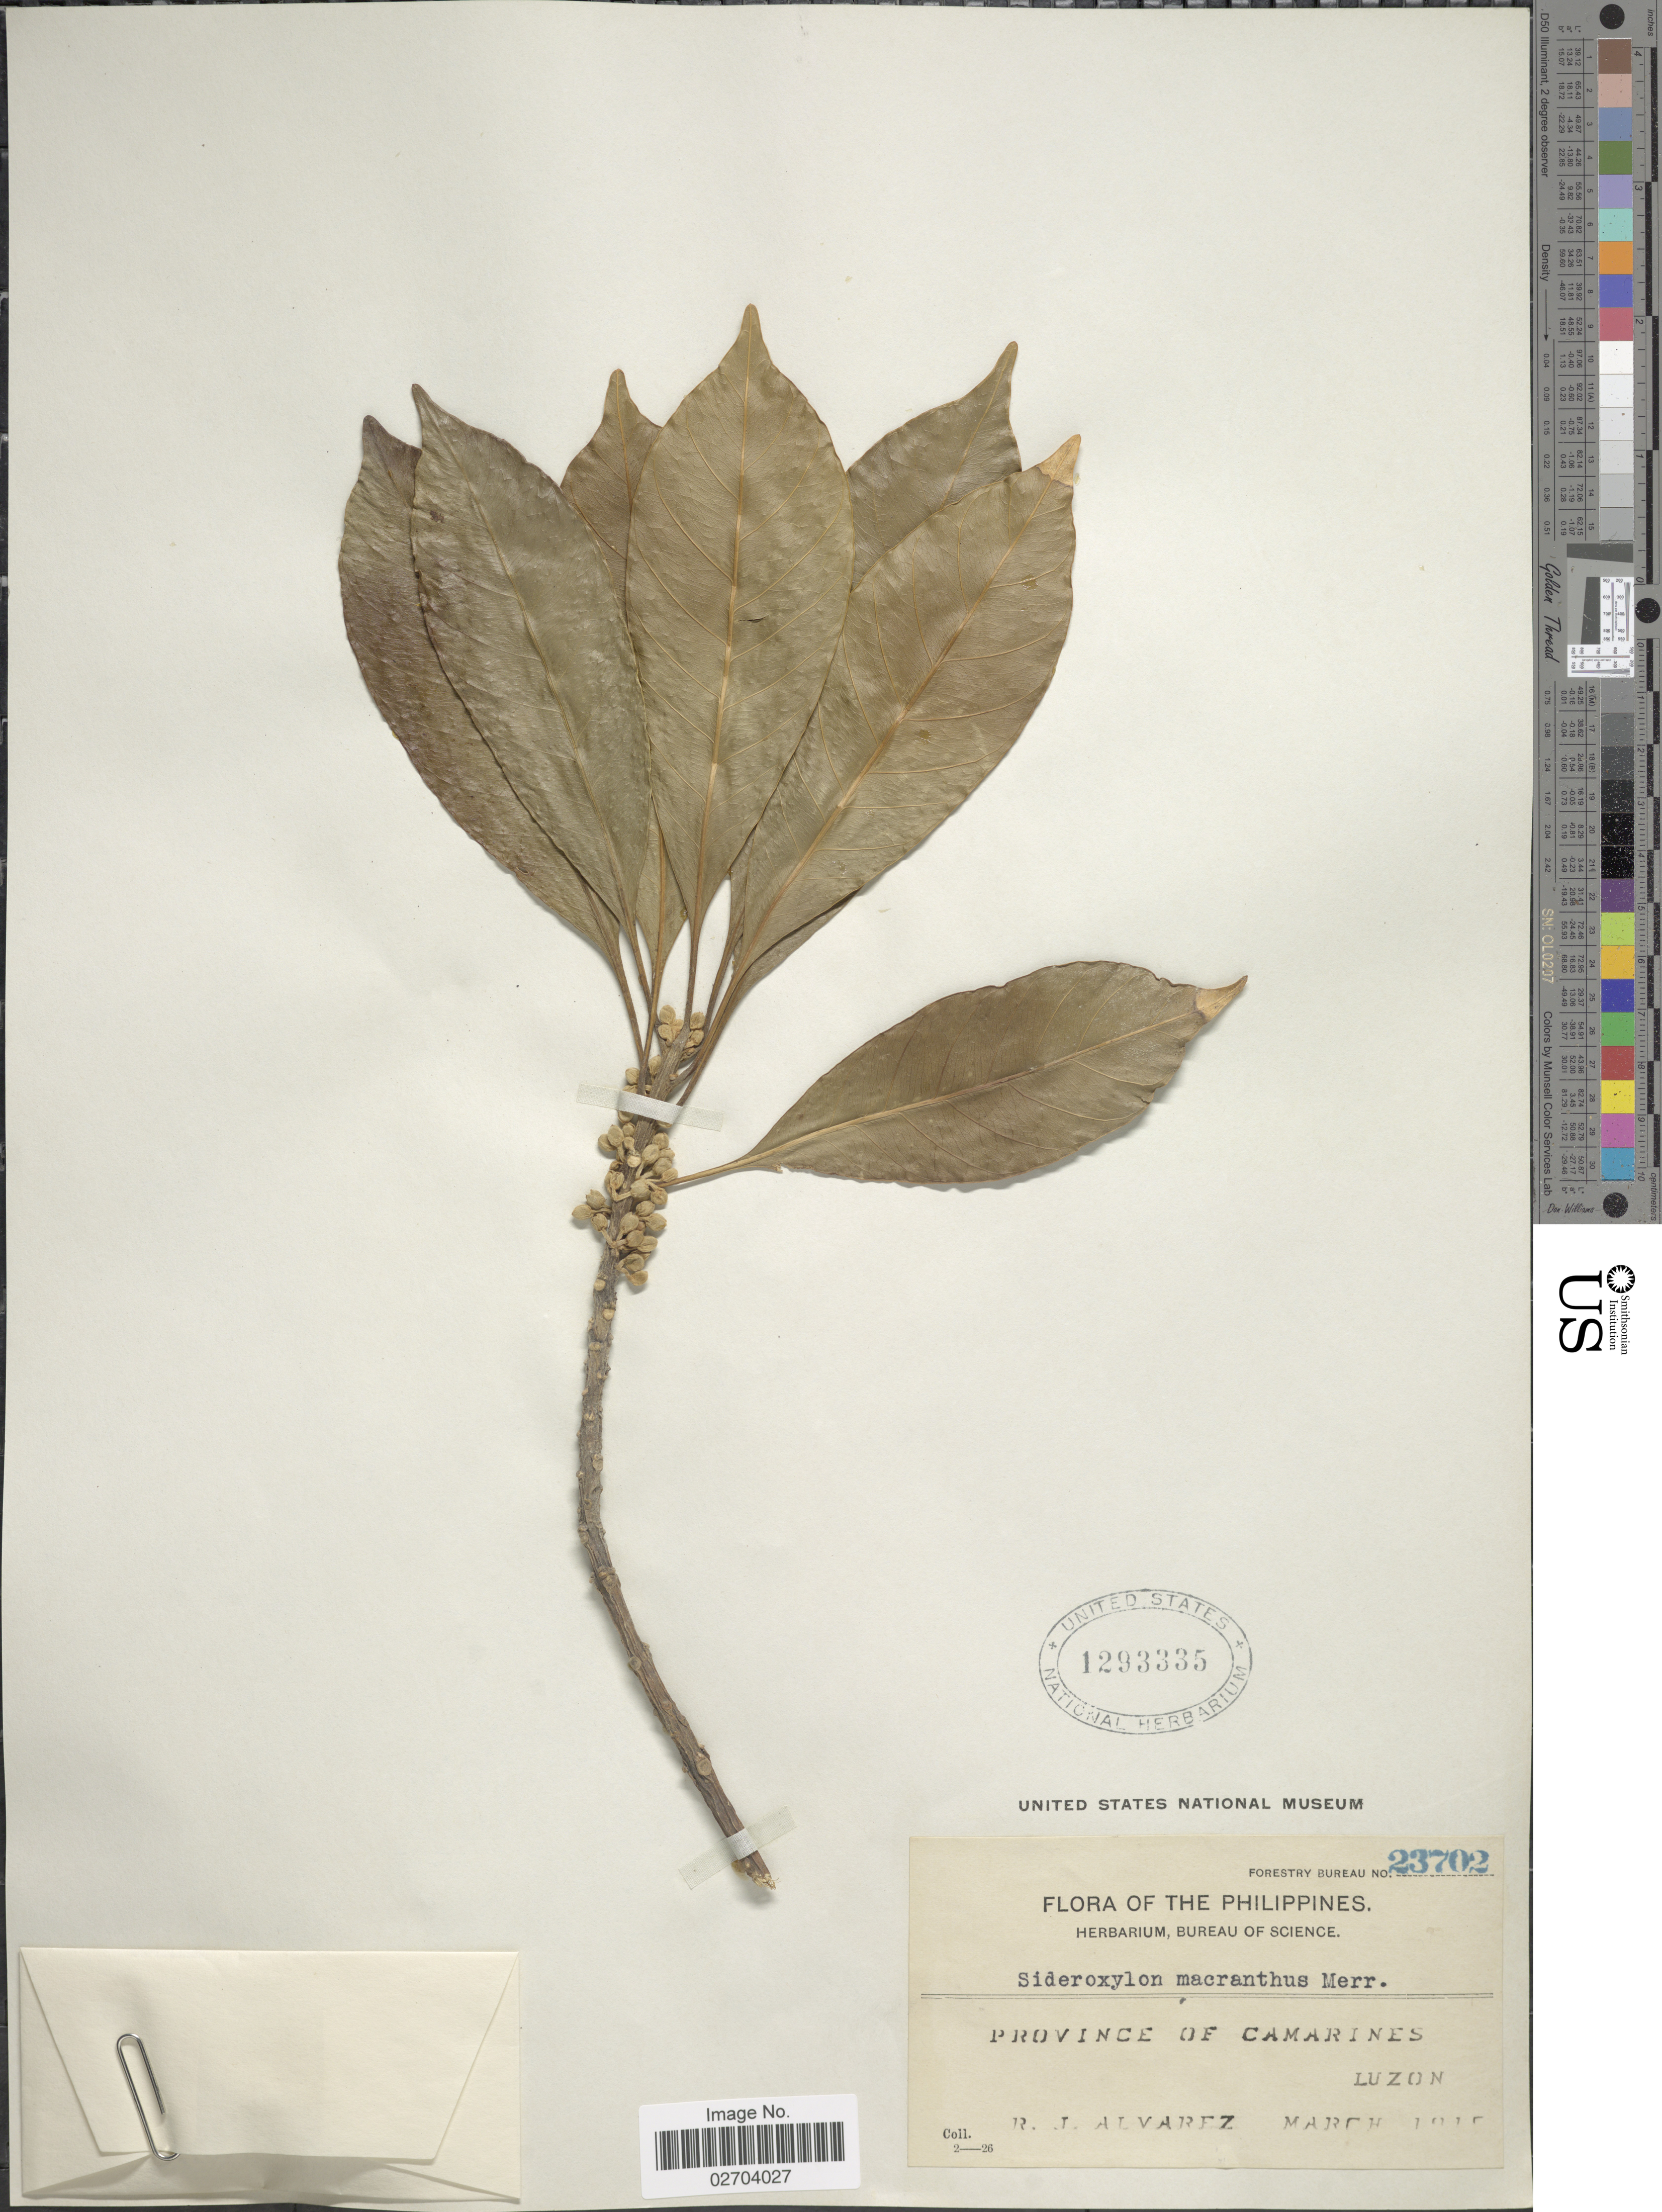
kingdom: Plantae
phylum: Tracheophyta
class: Magnoliopsida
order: Ericales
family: Sapotaceae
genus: Sideroxylon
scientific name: Sideroxylon macranthum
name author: Merr.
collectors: R. Alvarez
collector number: Forestry Bureau 23702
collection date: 1915-03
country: Philippines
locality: Province of Camarines Luzon.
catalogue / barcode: US 1293335